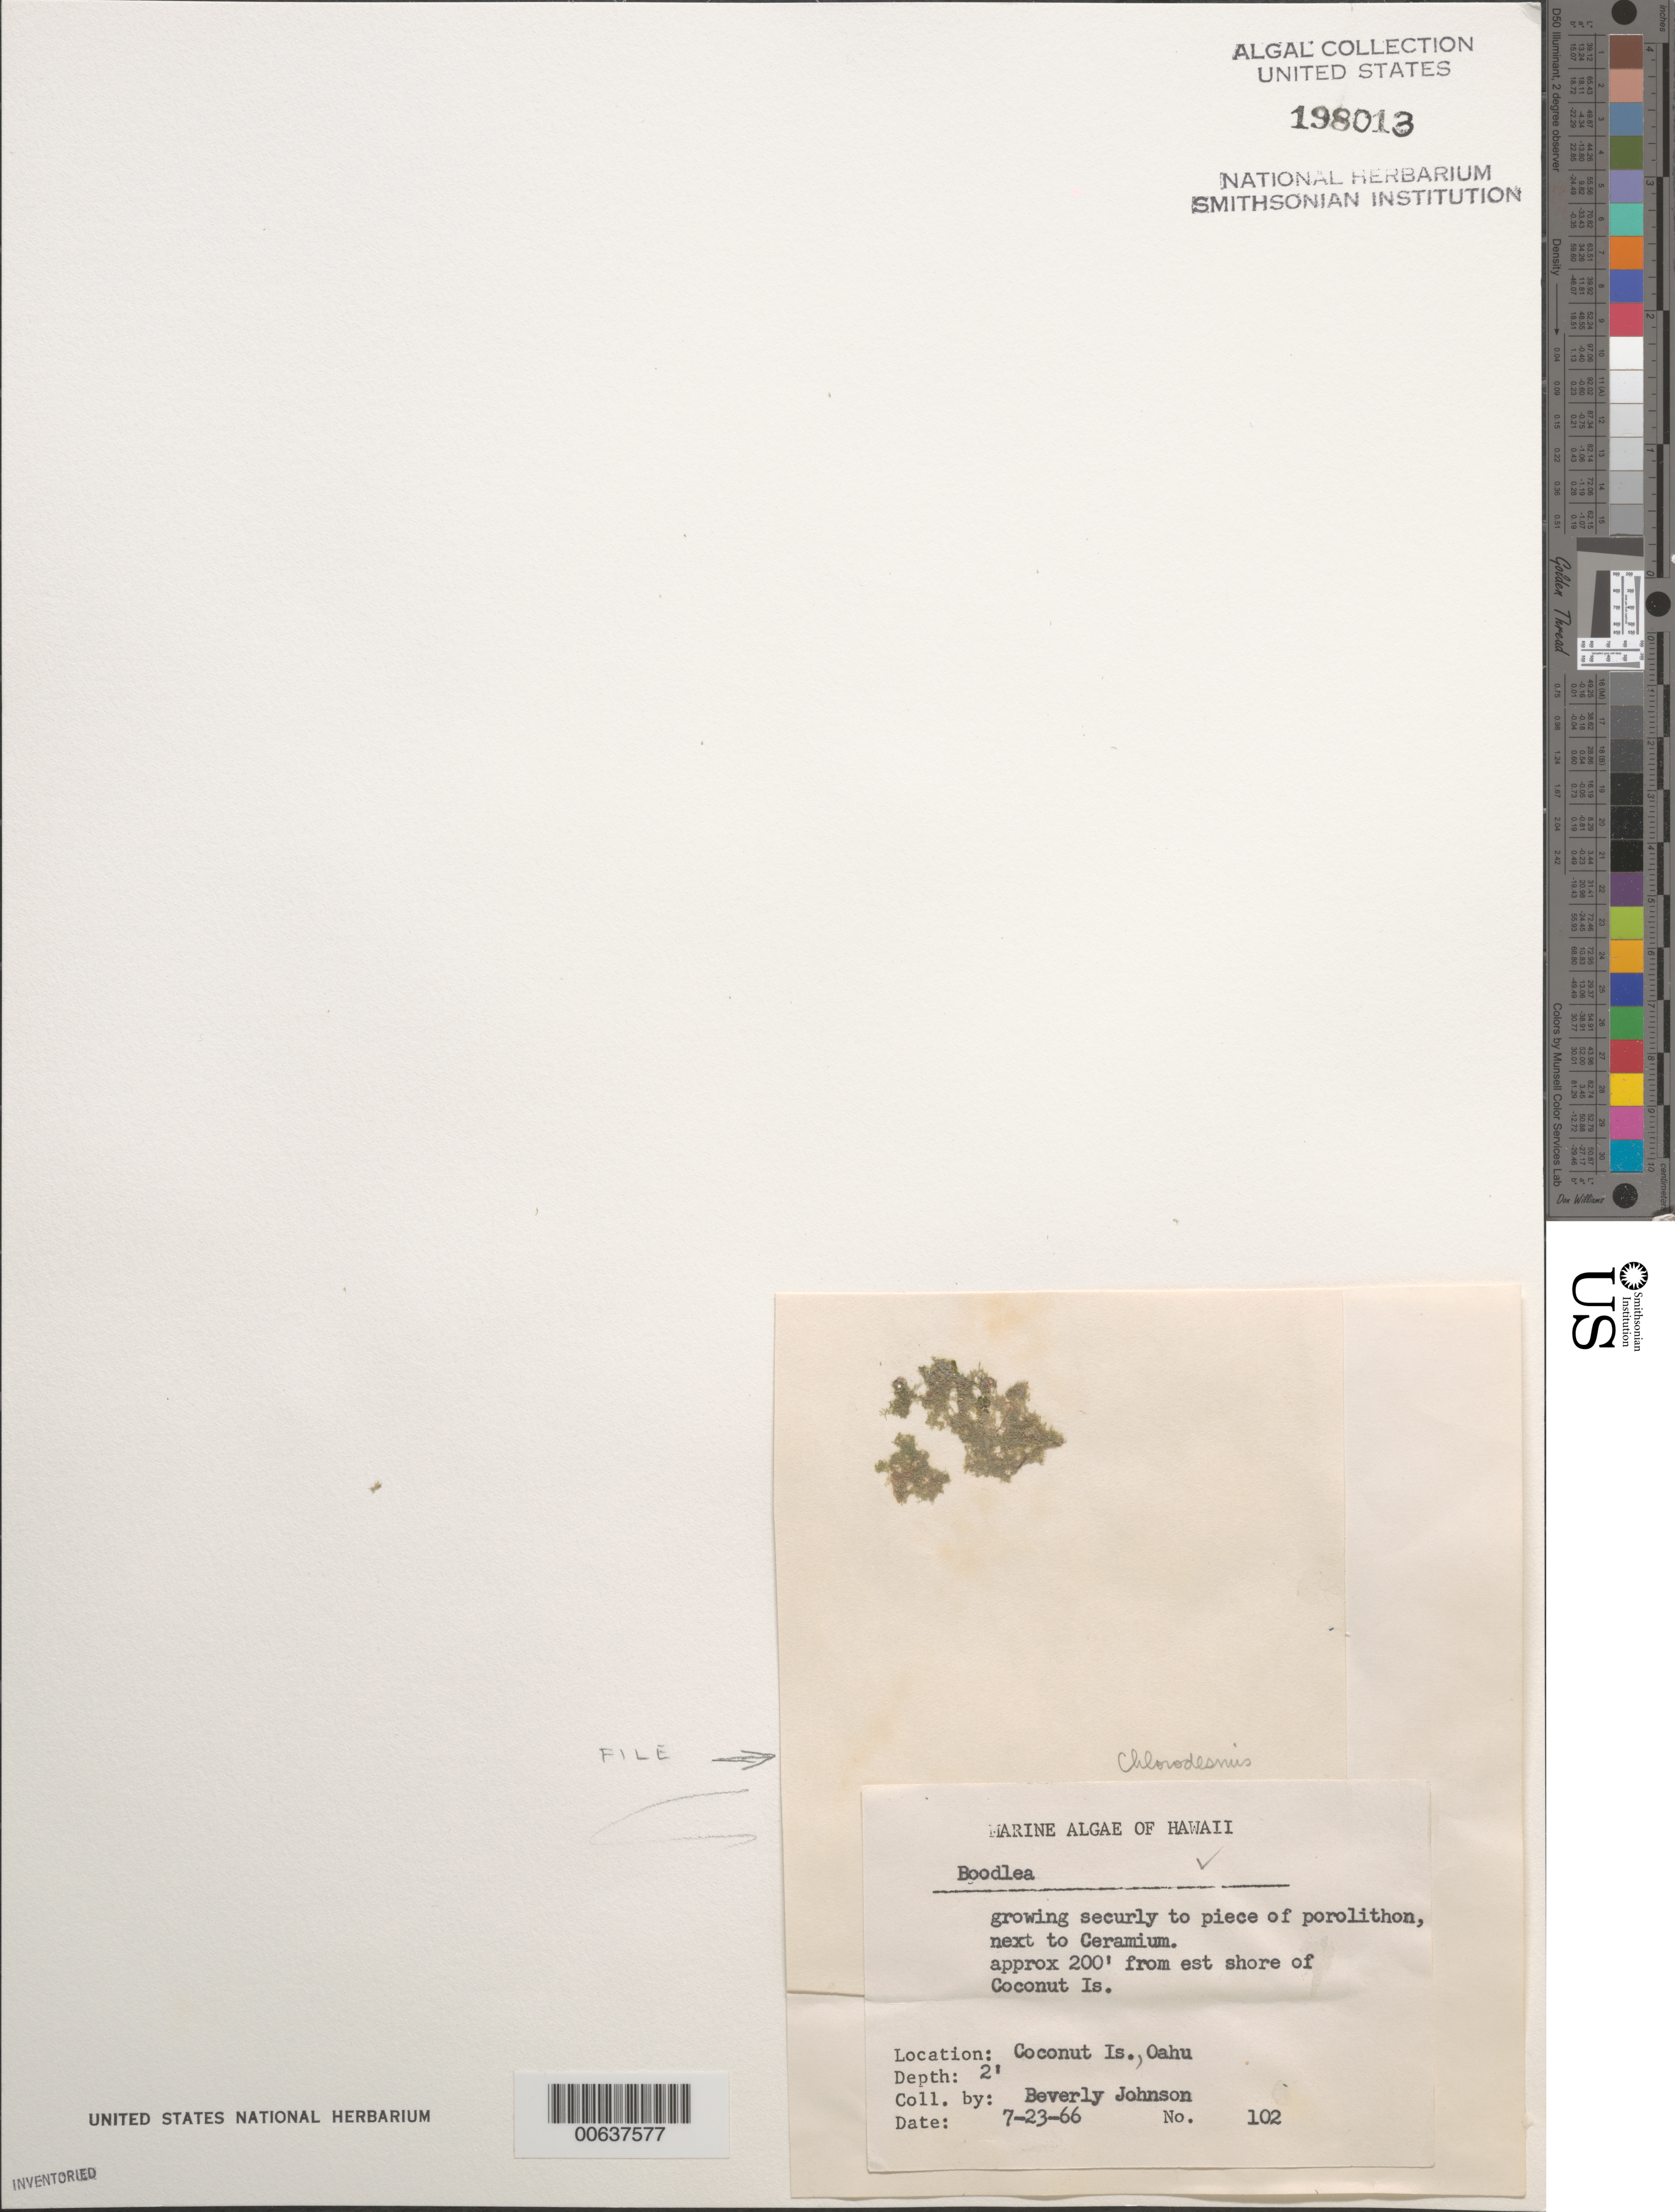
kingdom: Plantae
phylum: Chlorophyta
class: Ulvophyceae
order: Bryopsidales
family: Udoteaceae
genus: Chlorodesmis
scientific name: Chlorodesmis sp.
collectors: B. Johnson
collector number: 102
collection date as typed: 23 Jul 1966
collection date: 1966-07-23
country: United States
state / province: Hawaii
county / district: Honolulu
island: Oahu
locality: Coconut Island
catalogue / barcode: US 198013